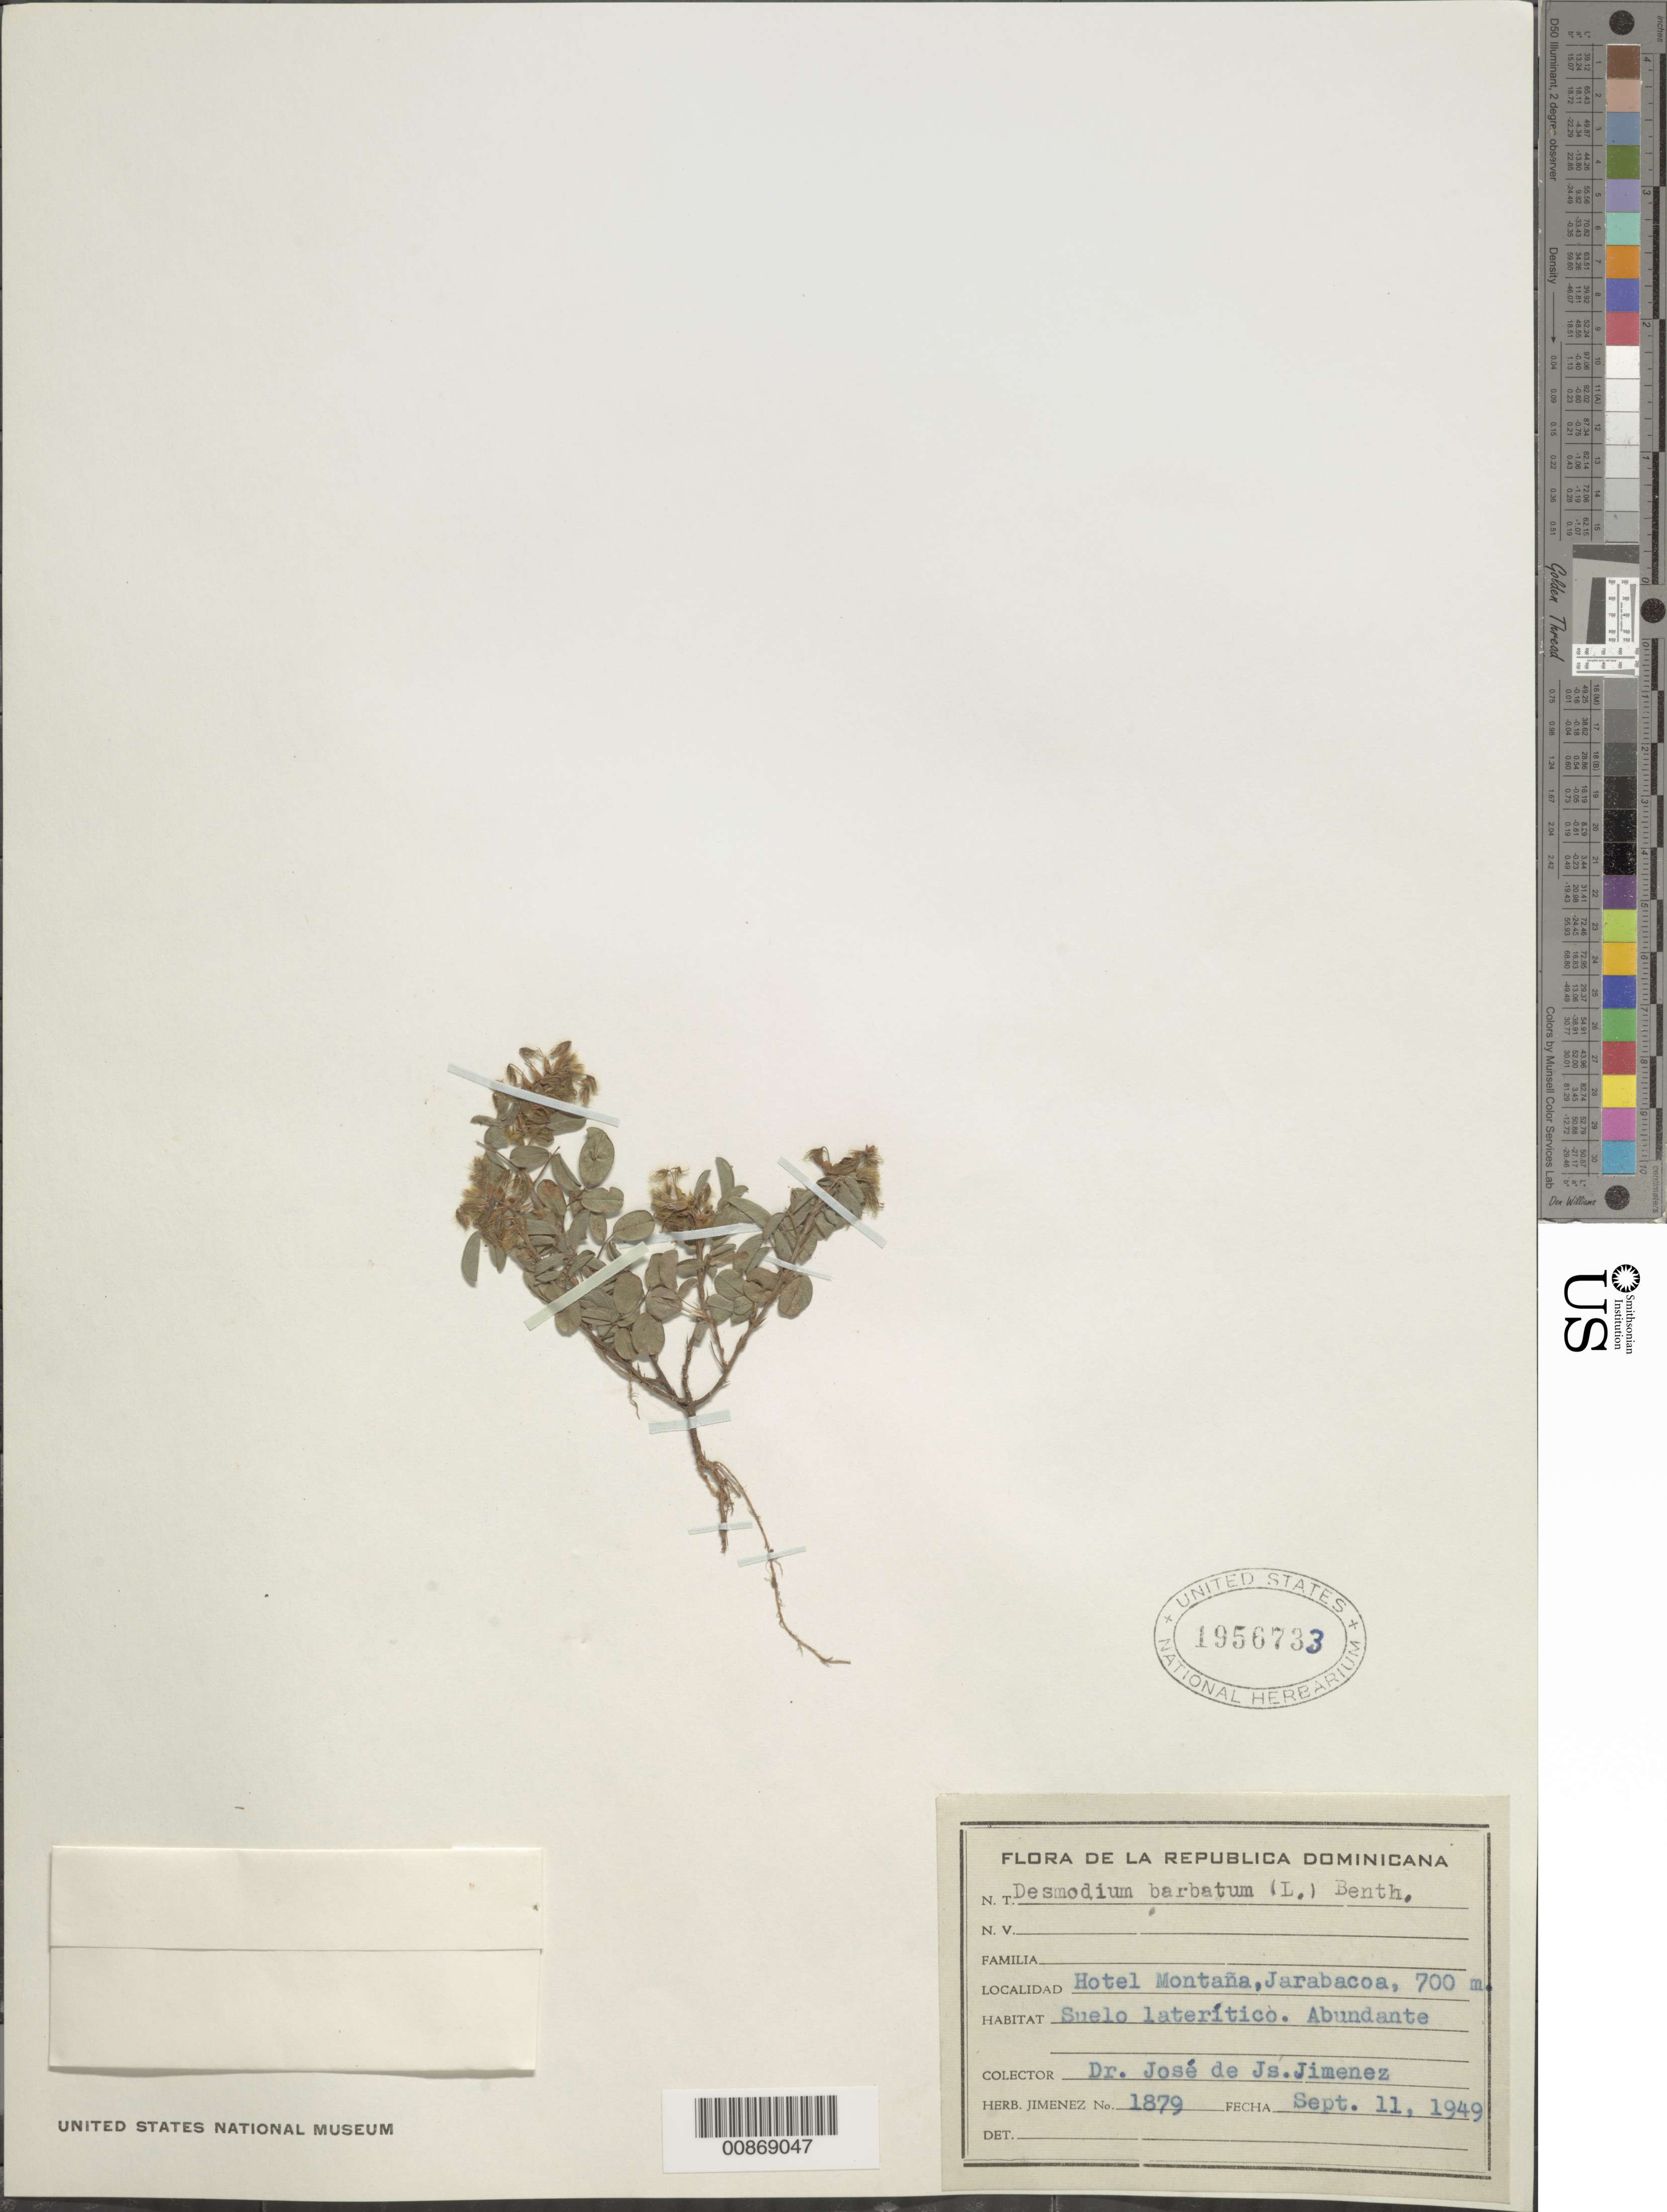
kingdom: Plantae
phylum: Tracheophyta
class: Magnoliopsida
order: Fabales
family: Fabaceae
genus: Grona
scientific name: Grona barbata var. barbata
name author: (L.) H. Ohashi & K. Ohashi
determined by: Strong, Mark T., (BOT), Smithsonian Institution - National Museum of Natural History (UNITED STATES)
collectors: J. J. Jiménez Almonte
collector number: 1879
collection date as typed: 11 Sep 1949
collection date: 1949-09-11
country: Dominican Republic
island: Hispaniola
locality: Hotel Montaña, Jarabacoa.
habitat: Suelo laterítico.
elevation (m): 700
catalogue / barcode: US 1956733